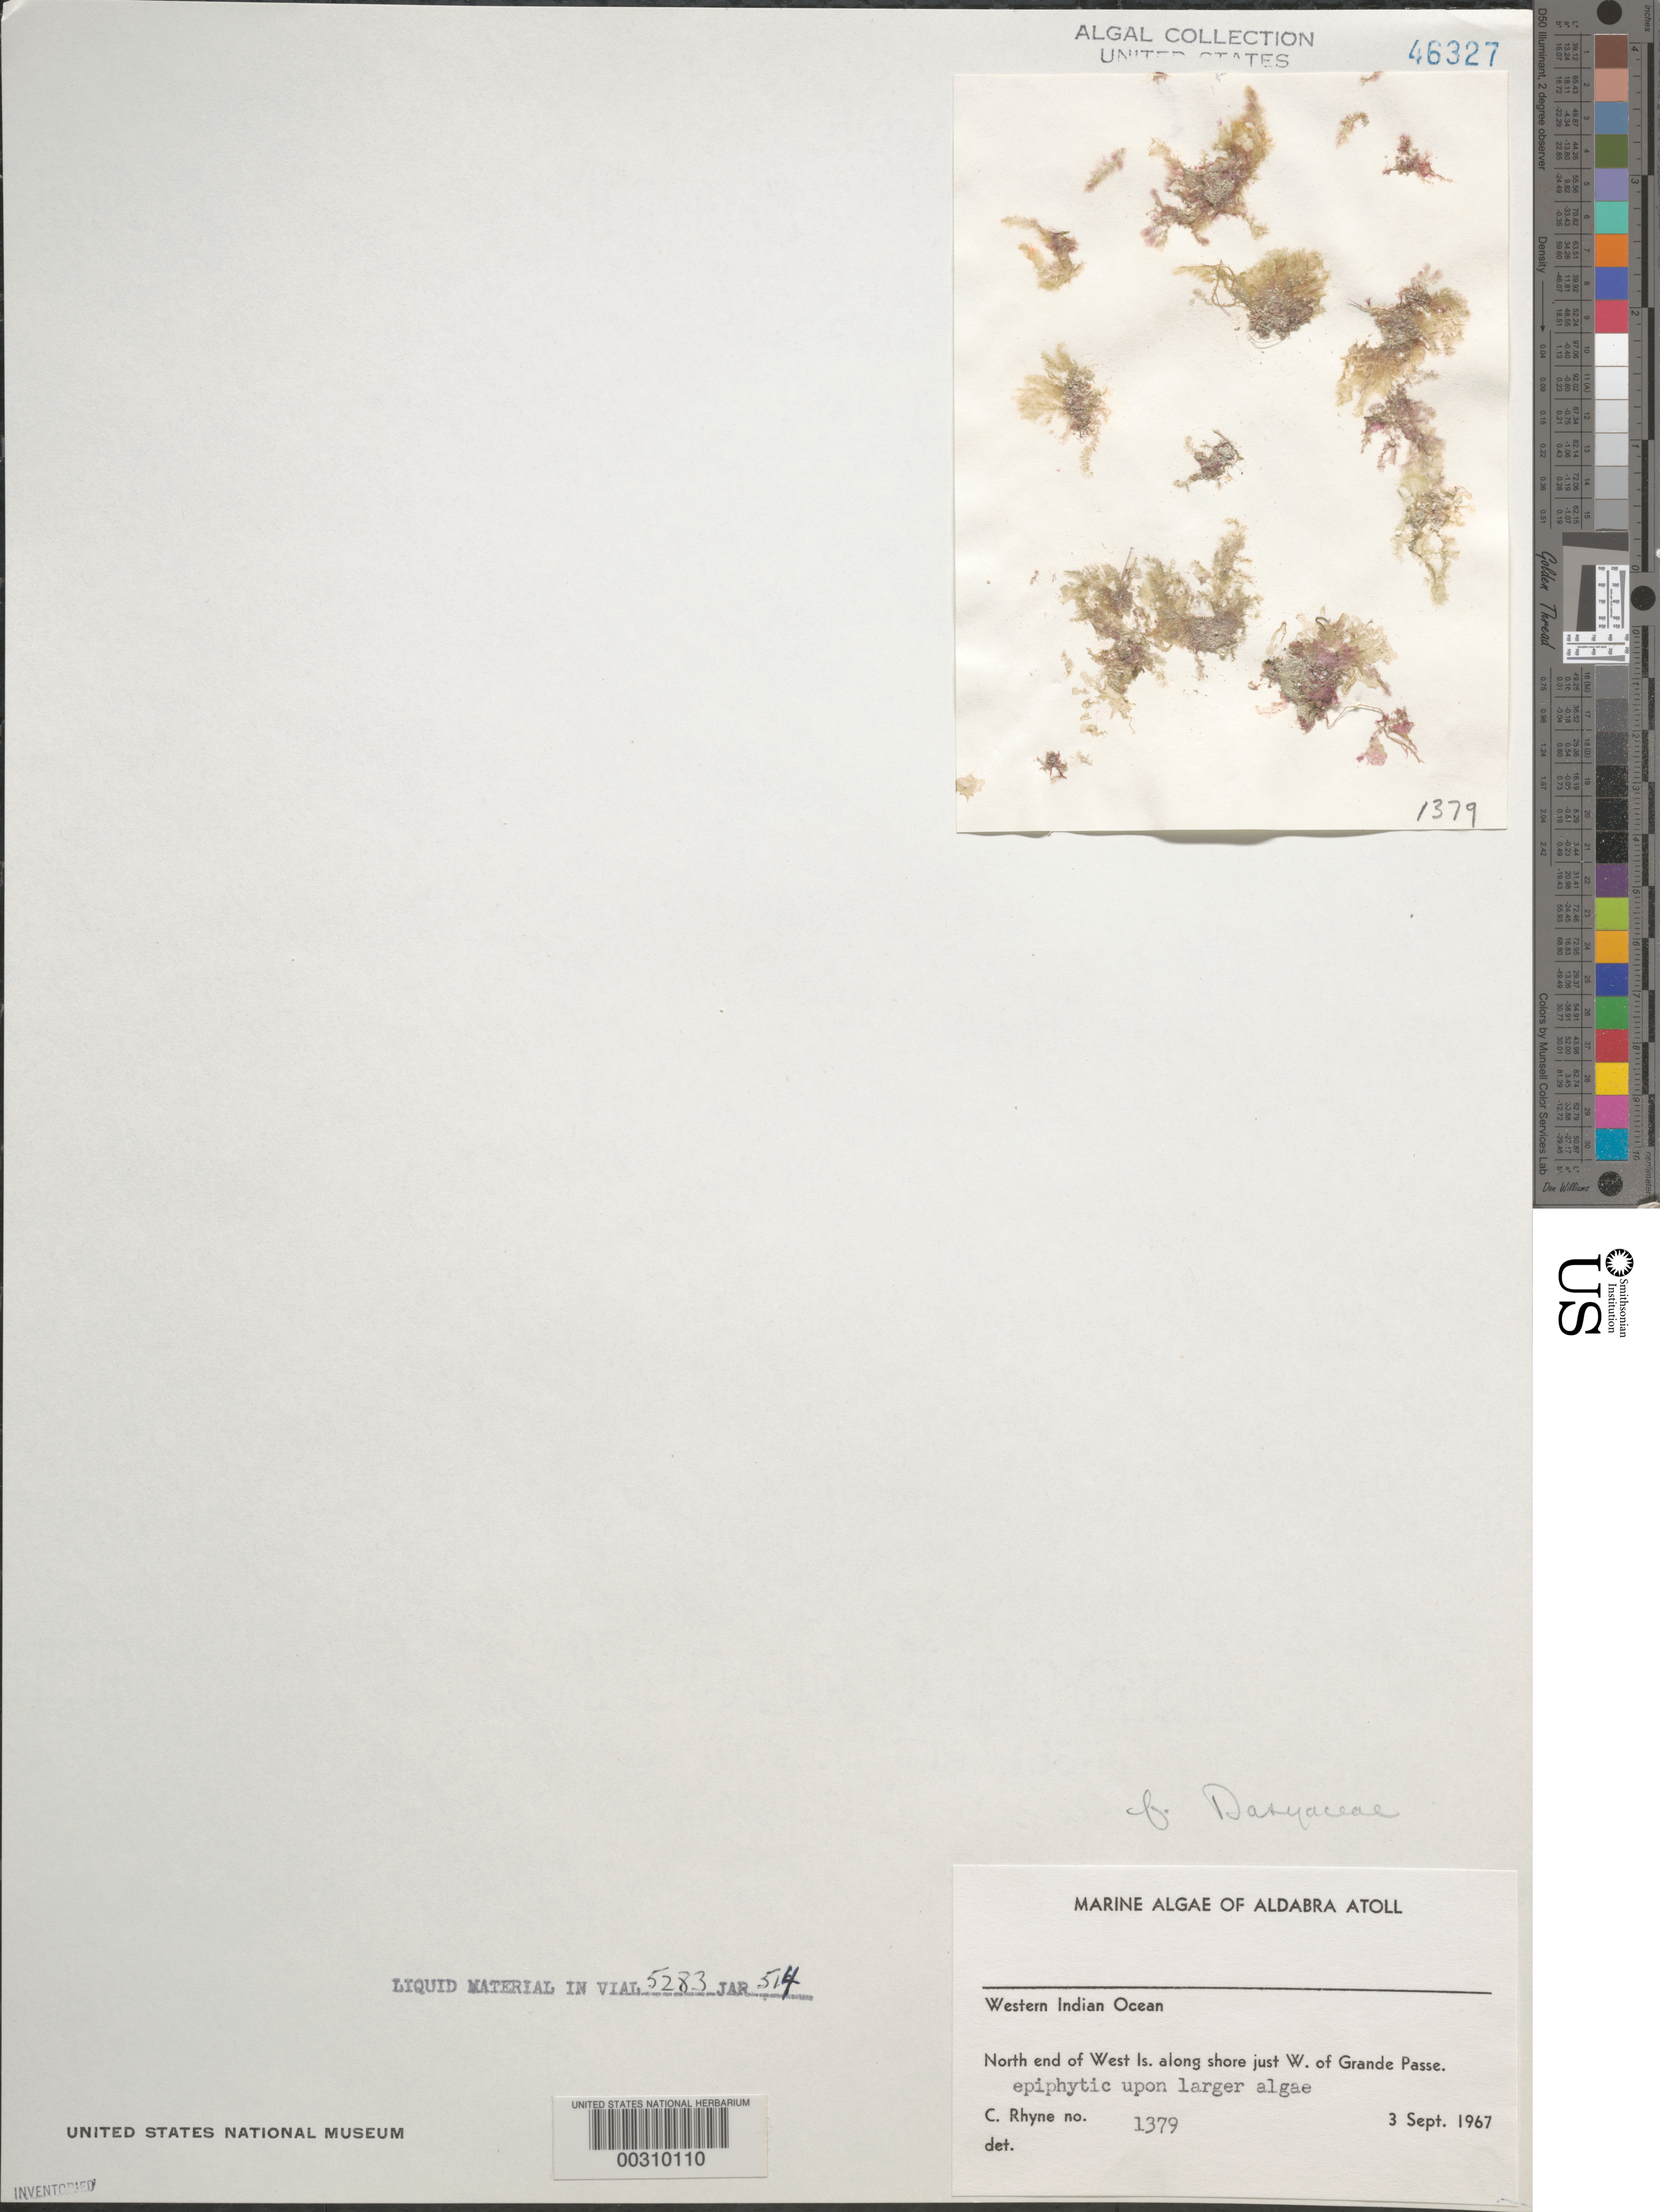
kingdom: Plantae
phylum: Rhodophyta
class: Florideophyceae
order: Ceramiales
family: Dasyaceae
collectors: C. Rhyne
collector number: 1379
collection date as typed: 03 Sep 1967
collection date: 1967-09-03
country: Seychelles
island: Aldabra Atoll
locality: West Islet, Just west of Grande Pass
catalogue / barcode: US 46327